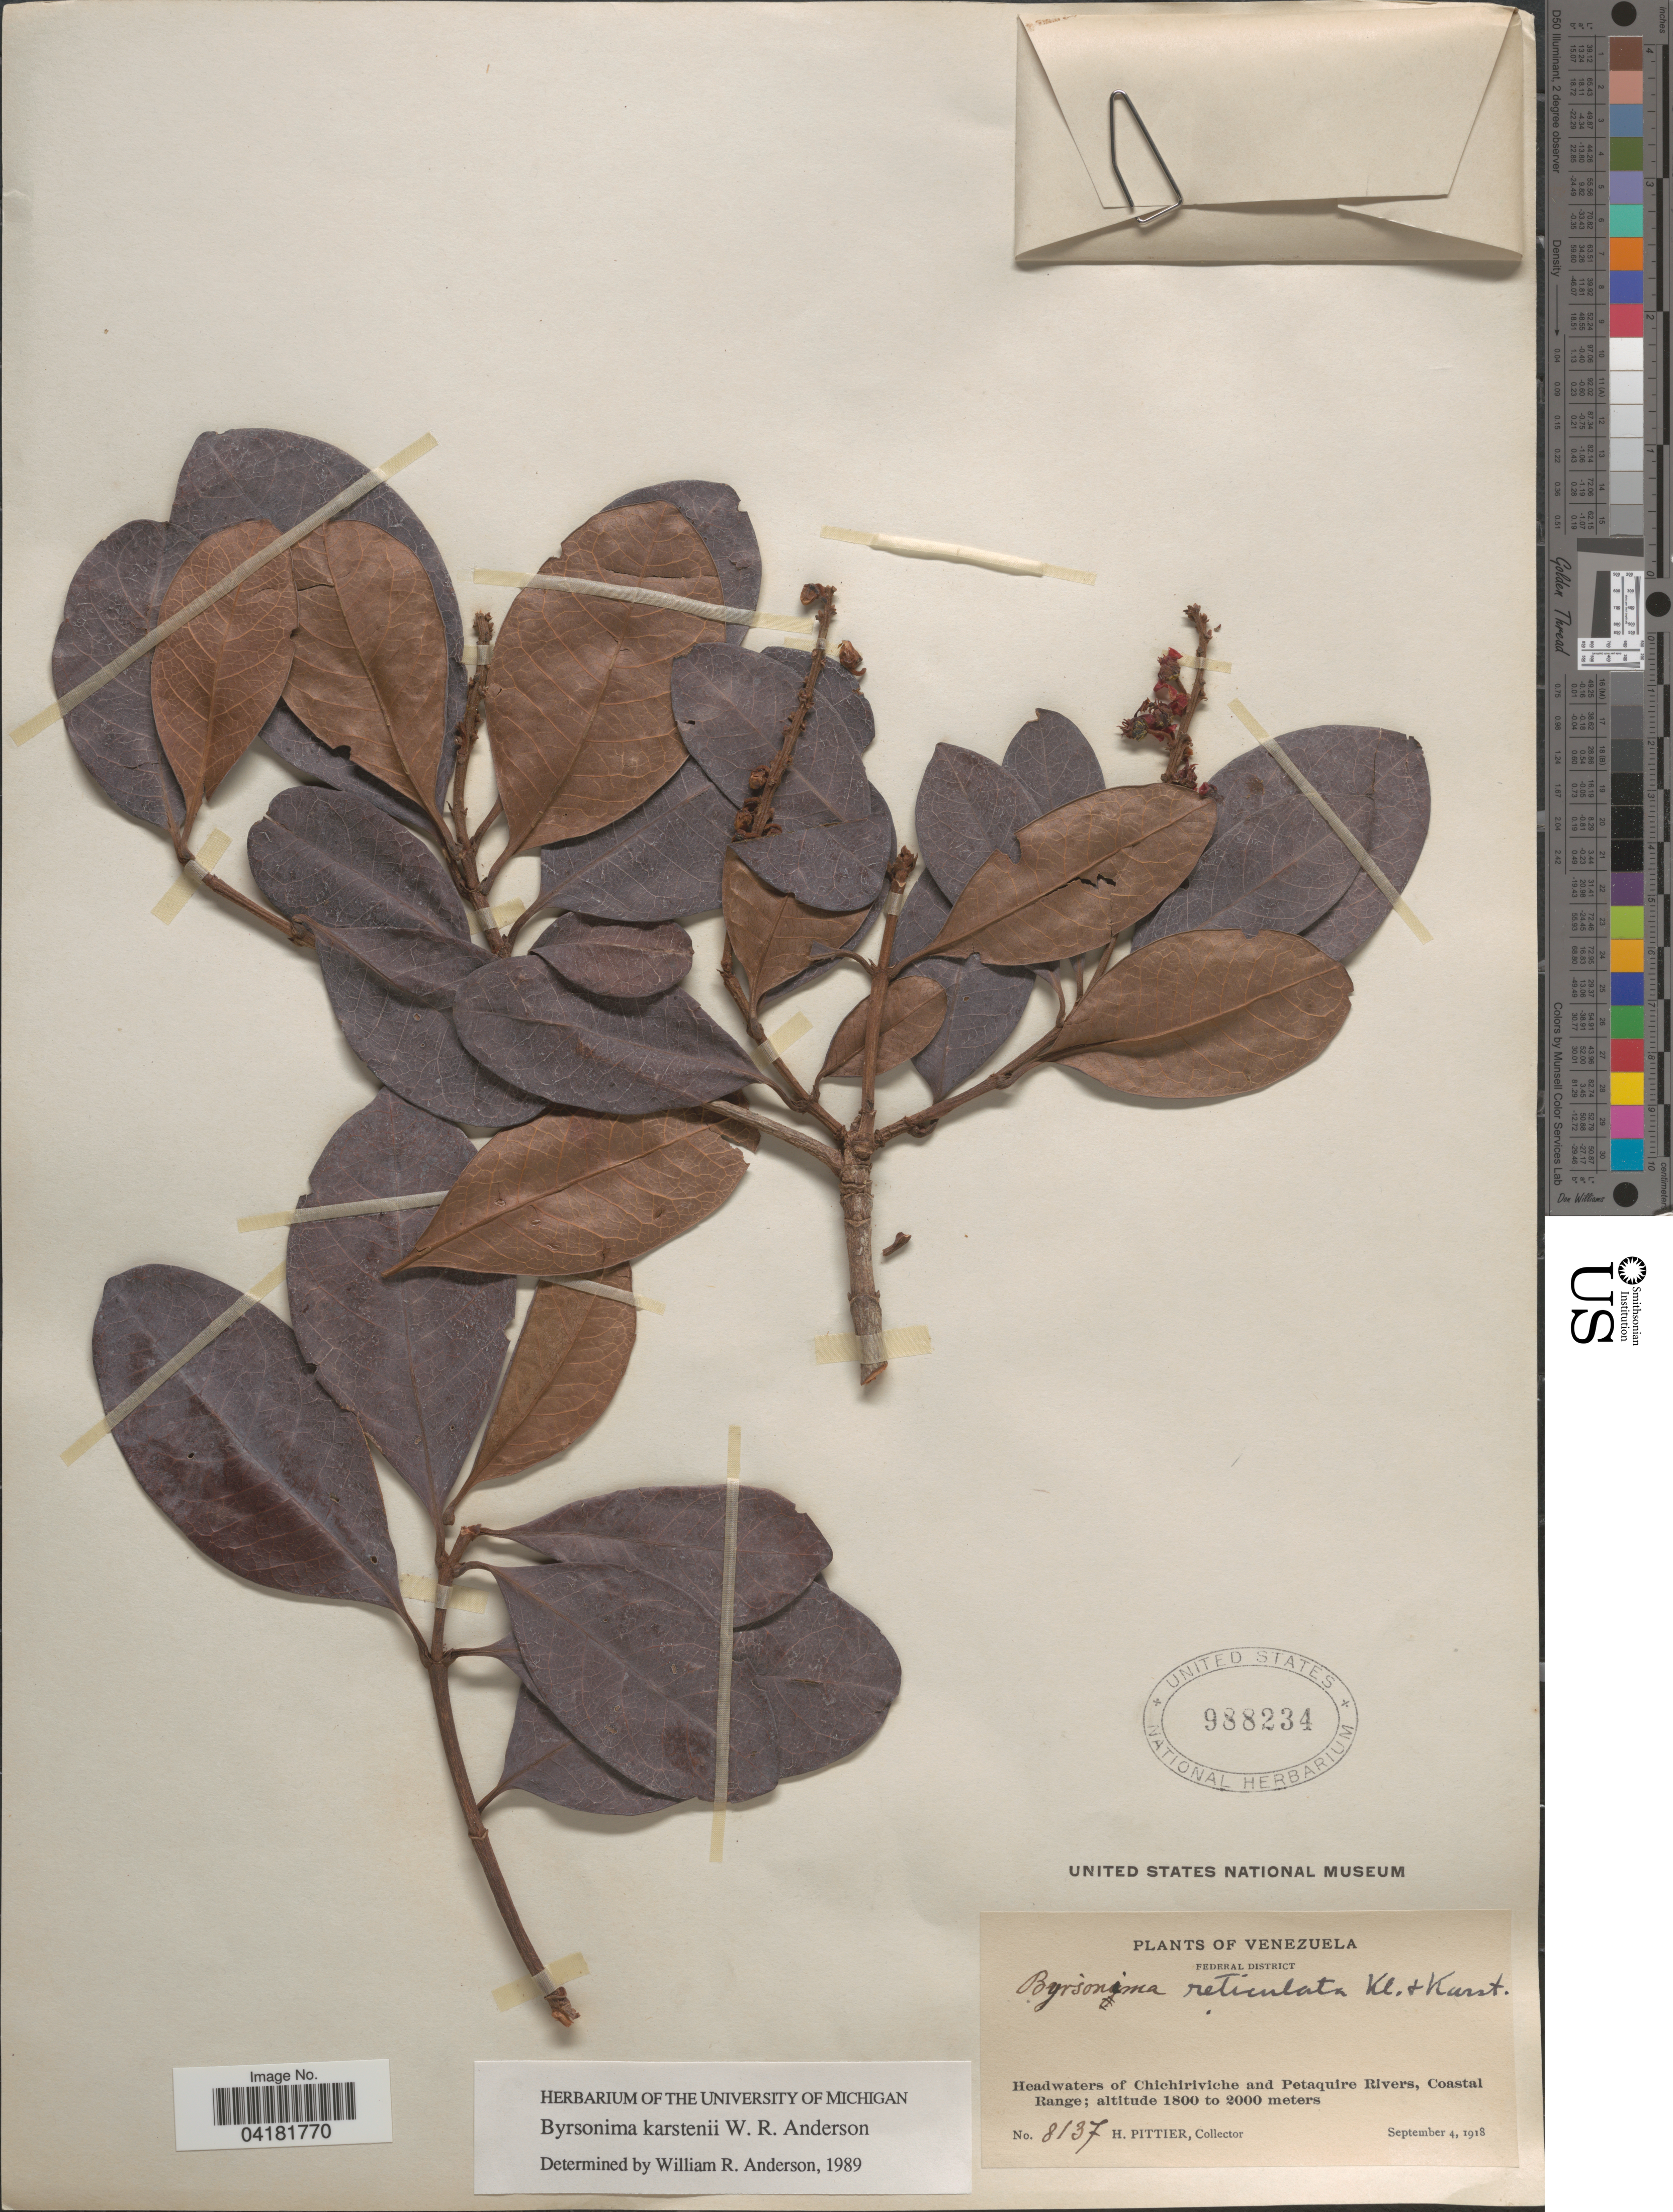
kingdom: Plantae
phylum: Tracheophyta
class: Magnoliopsida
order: Malpighiales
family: Malpighiaceae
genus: Byrsonima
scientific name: Byrsonima karstenii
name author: W.R. Anderson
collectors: H. F. Pittier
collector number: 8137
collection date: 1918-09-04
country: Venezuela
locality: Federal District. Headwaters of Chichiriviche and Petaquire Rivers, Coastal Range.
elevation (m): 1800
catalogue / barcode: US 988234